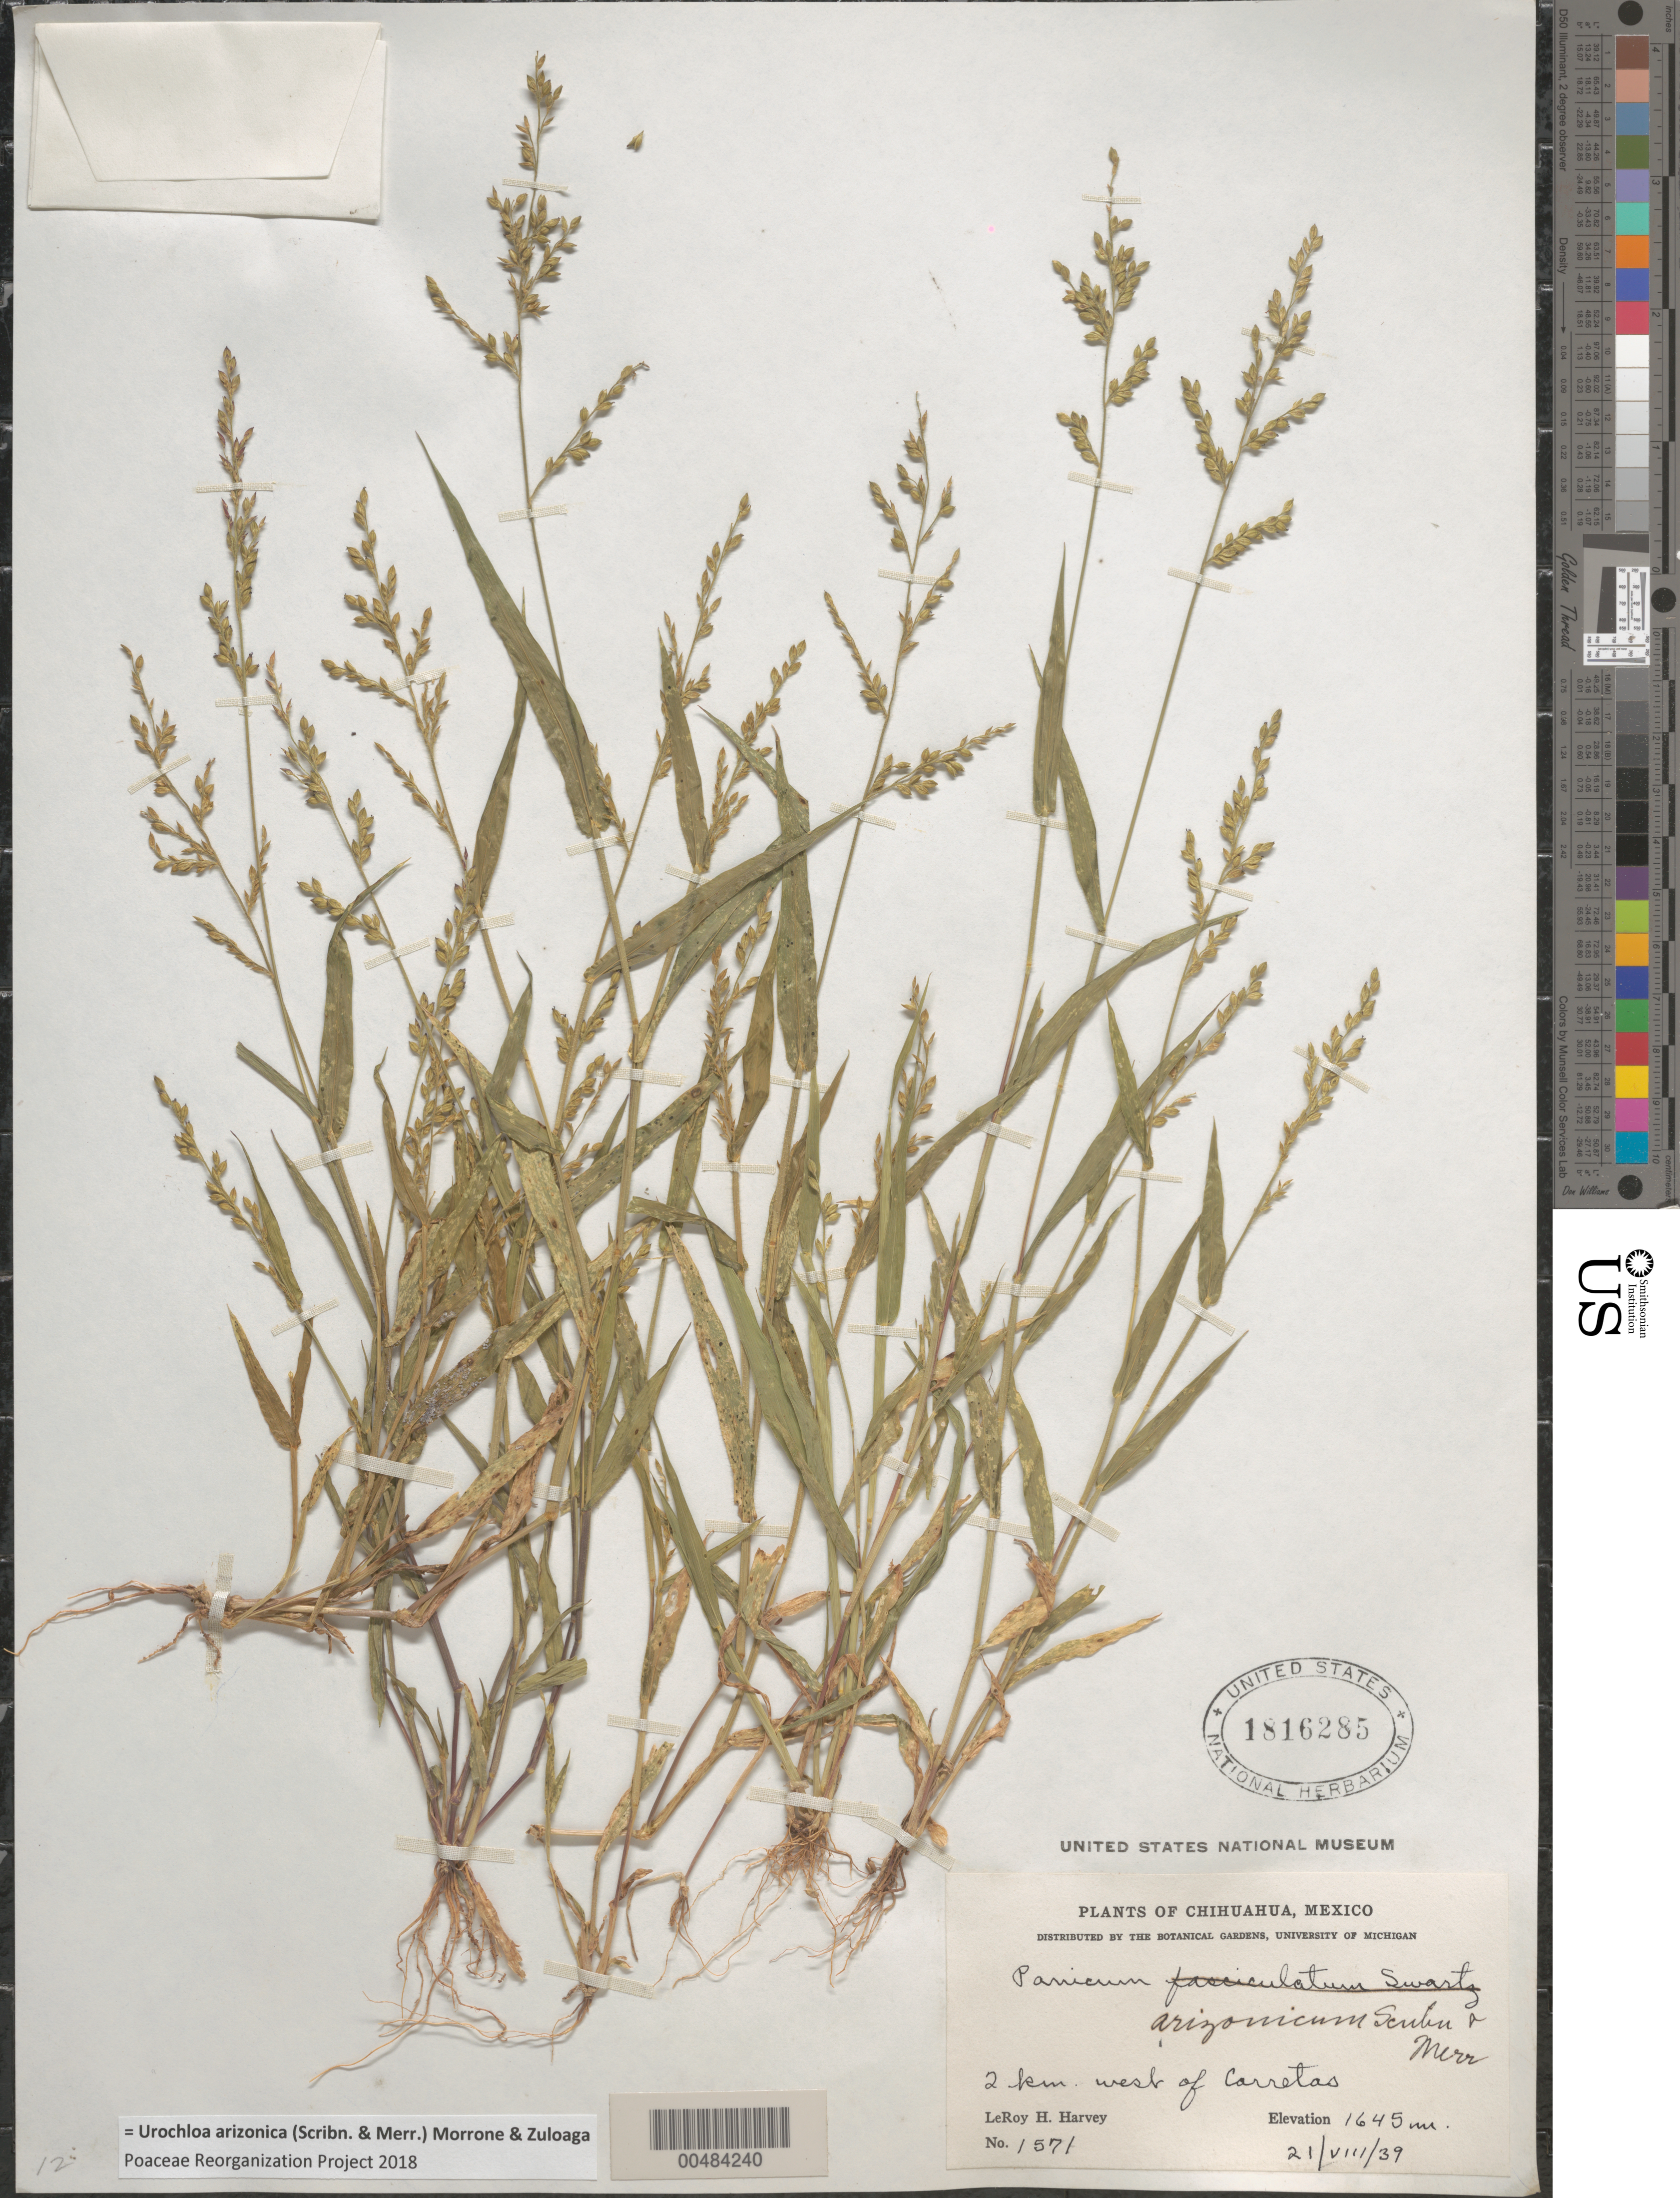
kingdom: Plantae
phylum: Tracheophyta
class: Liliopsida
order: Poales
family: Poaceae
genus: Brachiaria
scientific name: Brachiaria arizonicum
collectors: L. H. Harvey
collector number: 1571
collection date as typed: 21 Aug 1939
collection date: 1939-08-21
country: Mexico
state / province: Chihuahua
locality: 2 km W of Carretas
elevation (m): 1645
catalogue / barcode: US 1816285